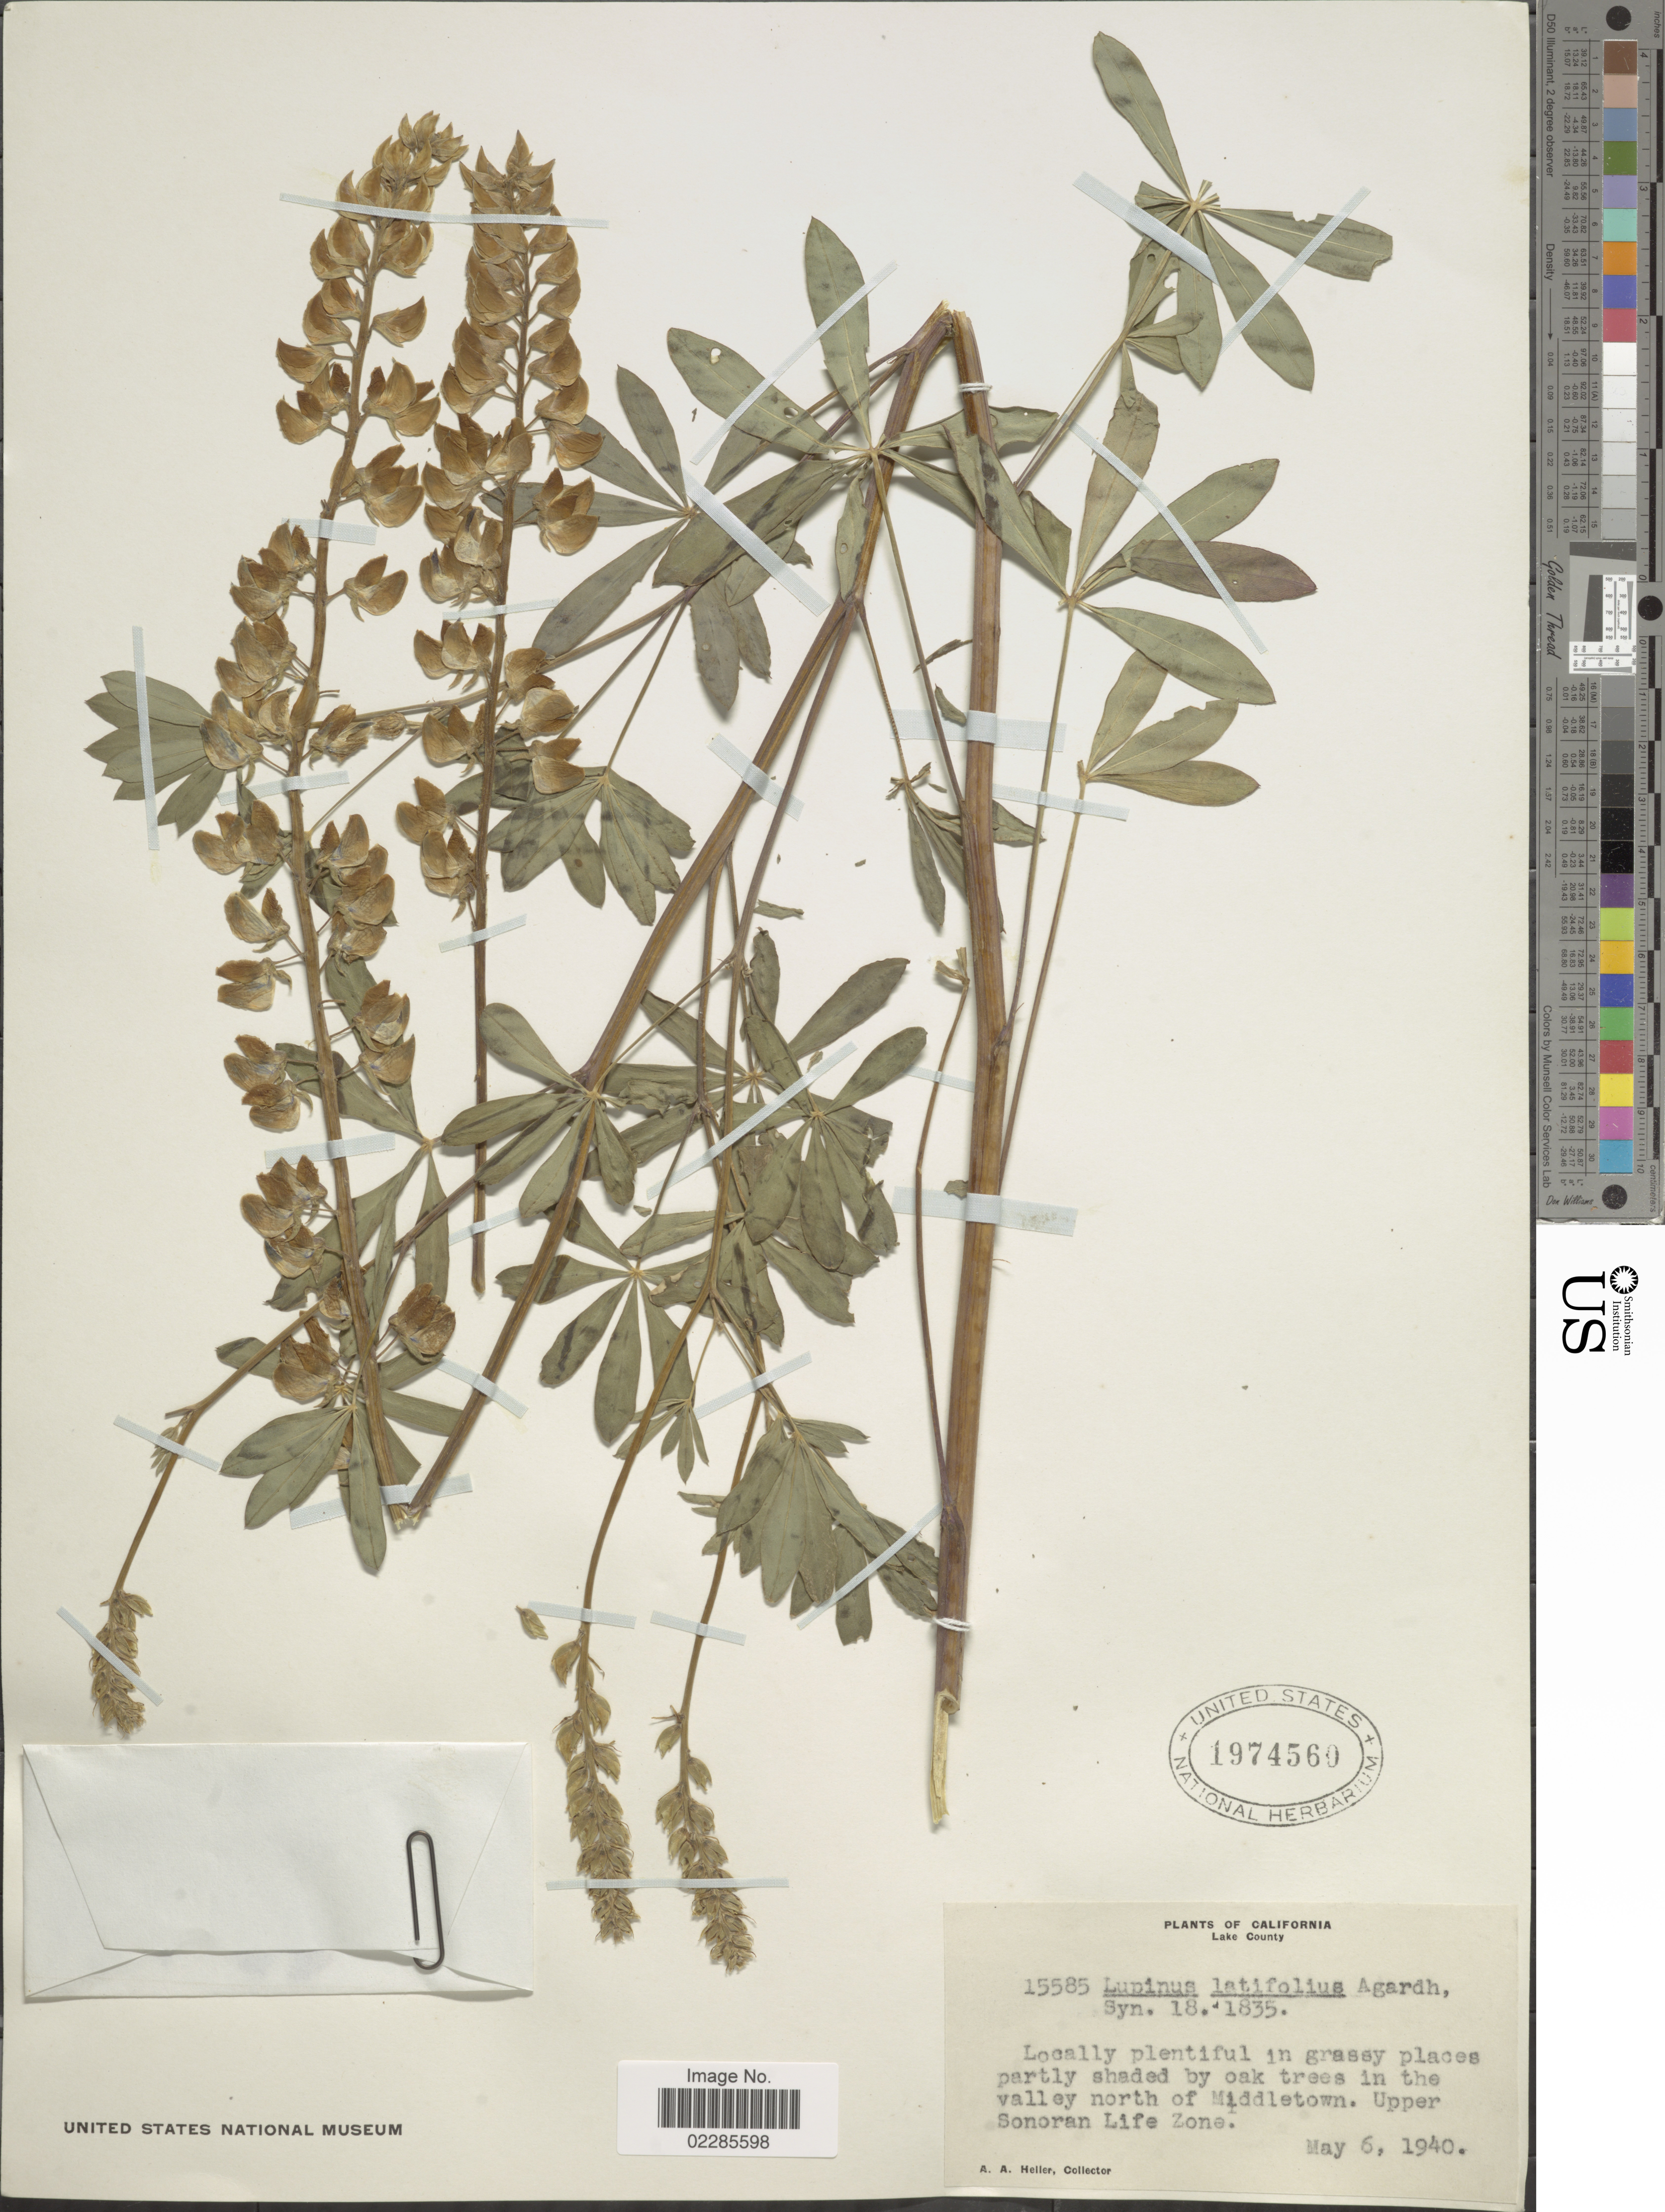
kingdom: Plantae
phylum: Tracheophyta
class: Magnoliopsida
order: Fabales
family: Fabaceae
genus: Lupinus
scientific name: Lupinus latifolius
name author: Lindl. ex J. Agardh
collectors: A. A. Heller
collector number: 15585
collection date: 1940-05-06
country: United States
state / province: California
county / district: Lake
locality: Lake County, Locally plentifulu in grassy places partly shaded by oak trees in the valley north of Middletown. Upper Sonoran Life Zone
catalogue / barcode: US 1974560